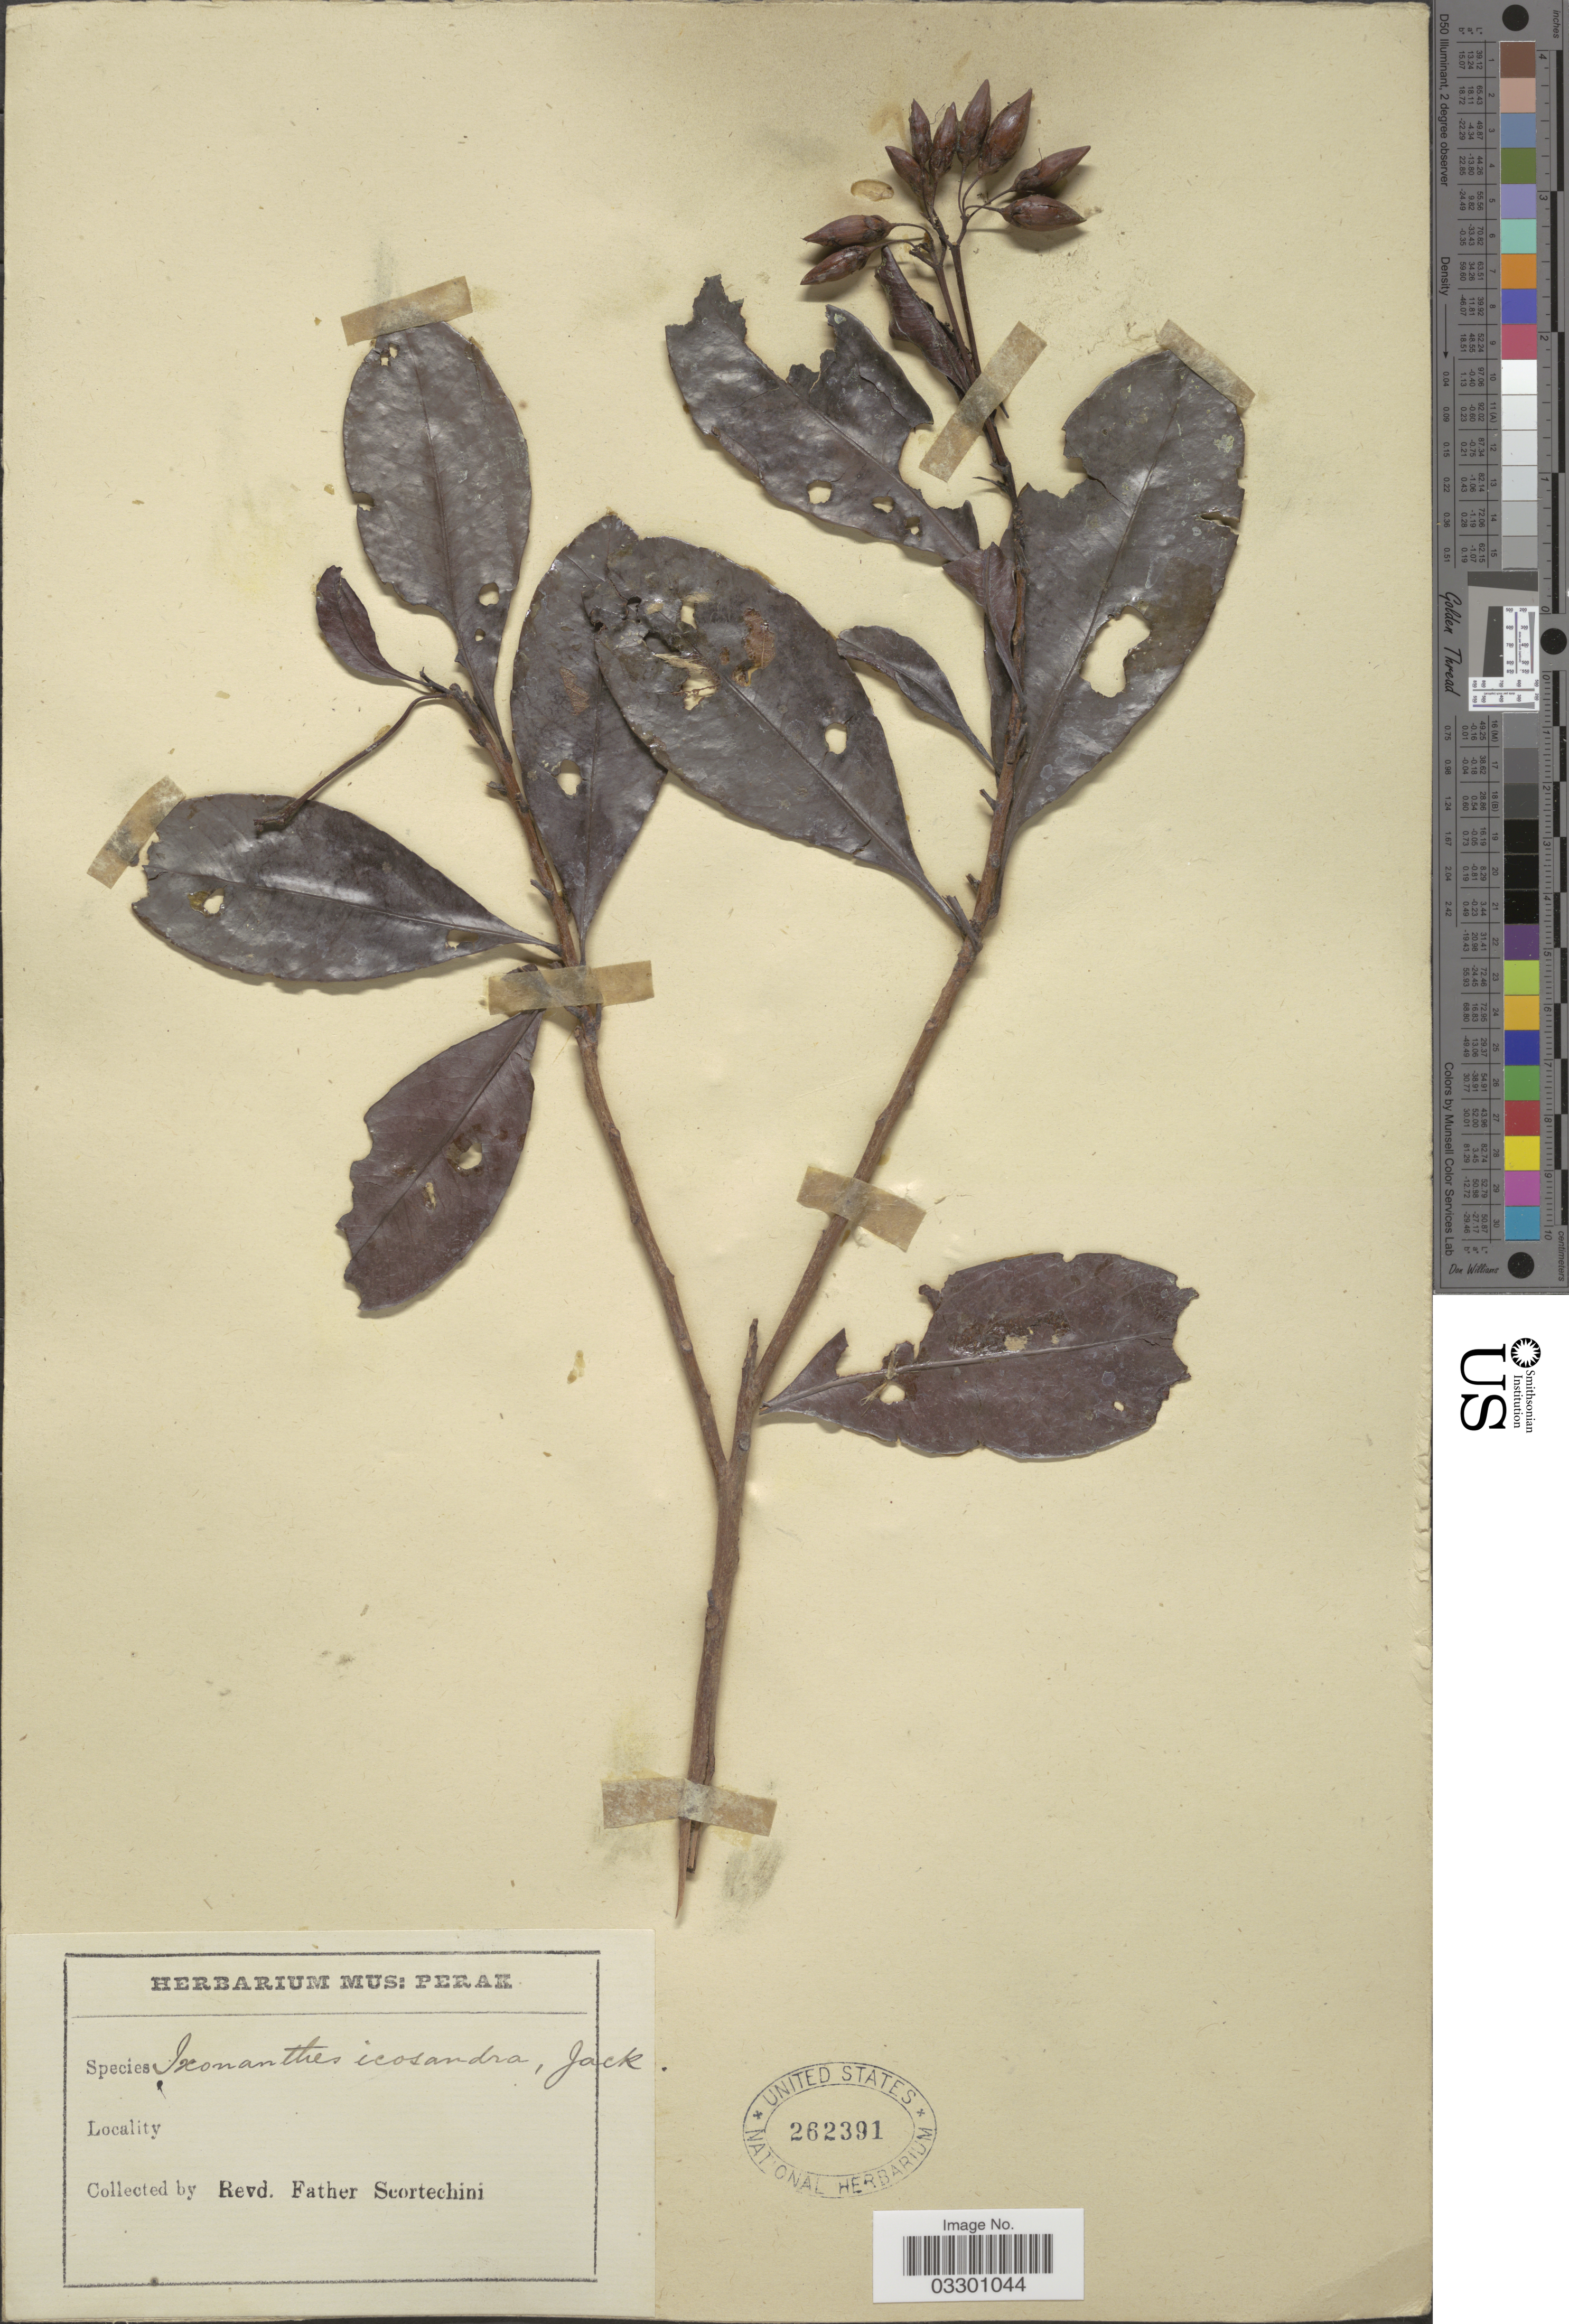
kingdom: Plantae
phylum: Tracheophyta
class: Magnoliopsida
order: Malpighiales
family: Ixonanthaceae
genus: Ixonanthes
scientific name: Ixonanthes icosandra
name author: Jack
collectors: Fr. Scortechini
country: Malaysia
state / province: Perak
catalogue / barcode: US 262391